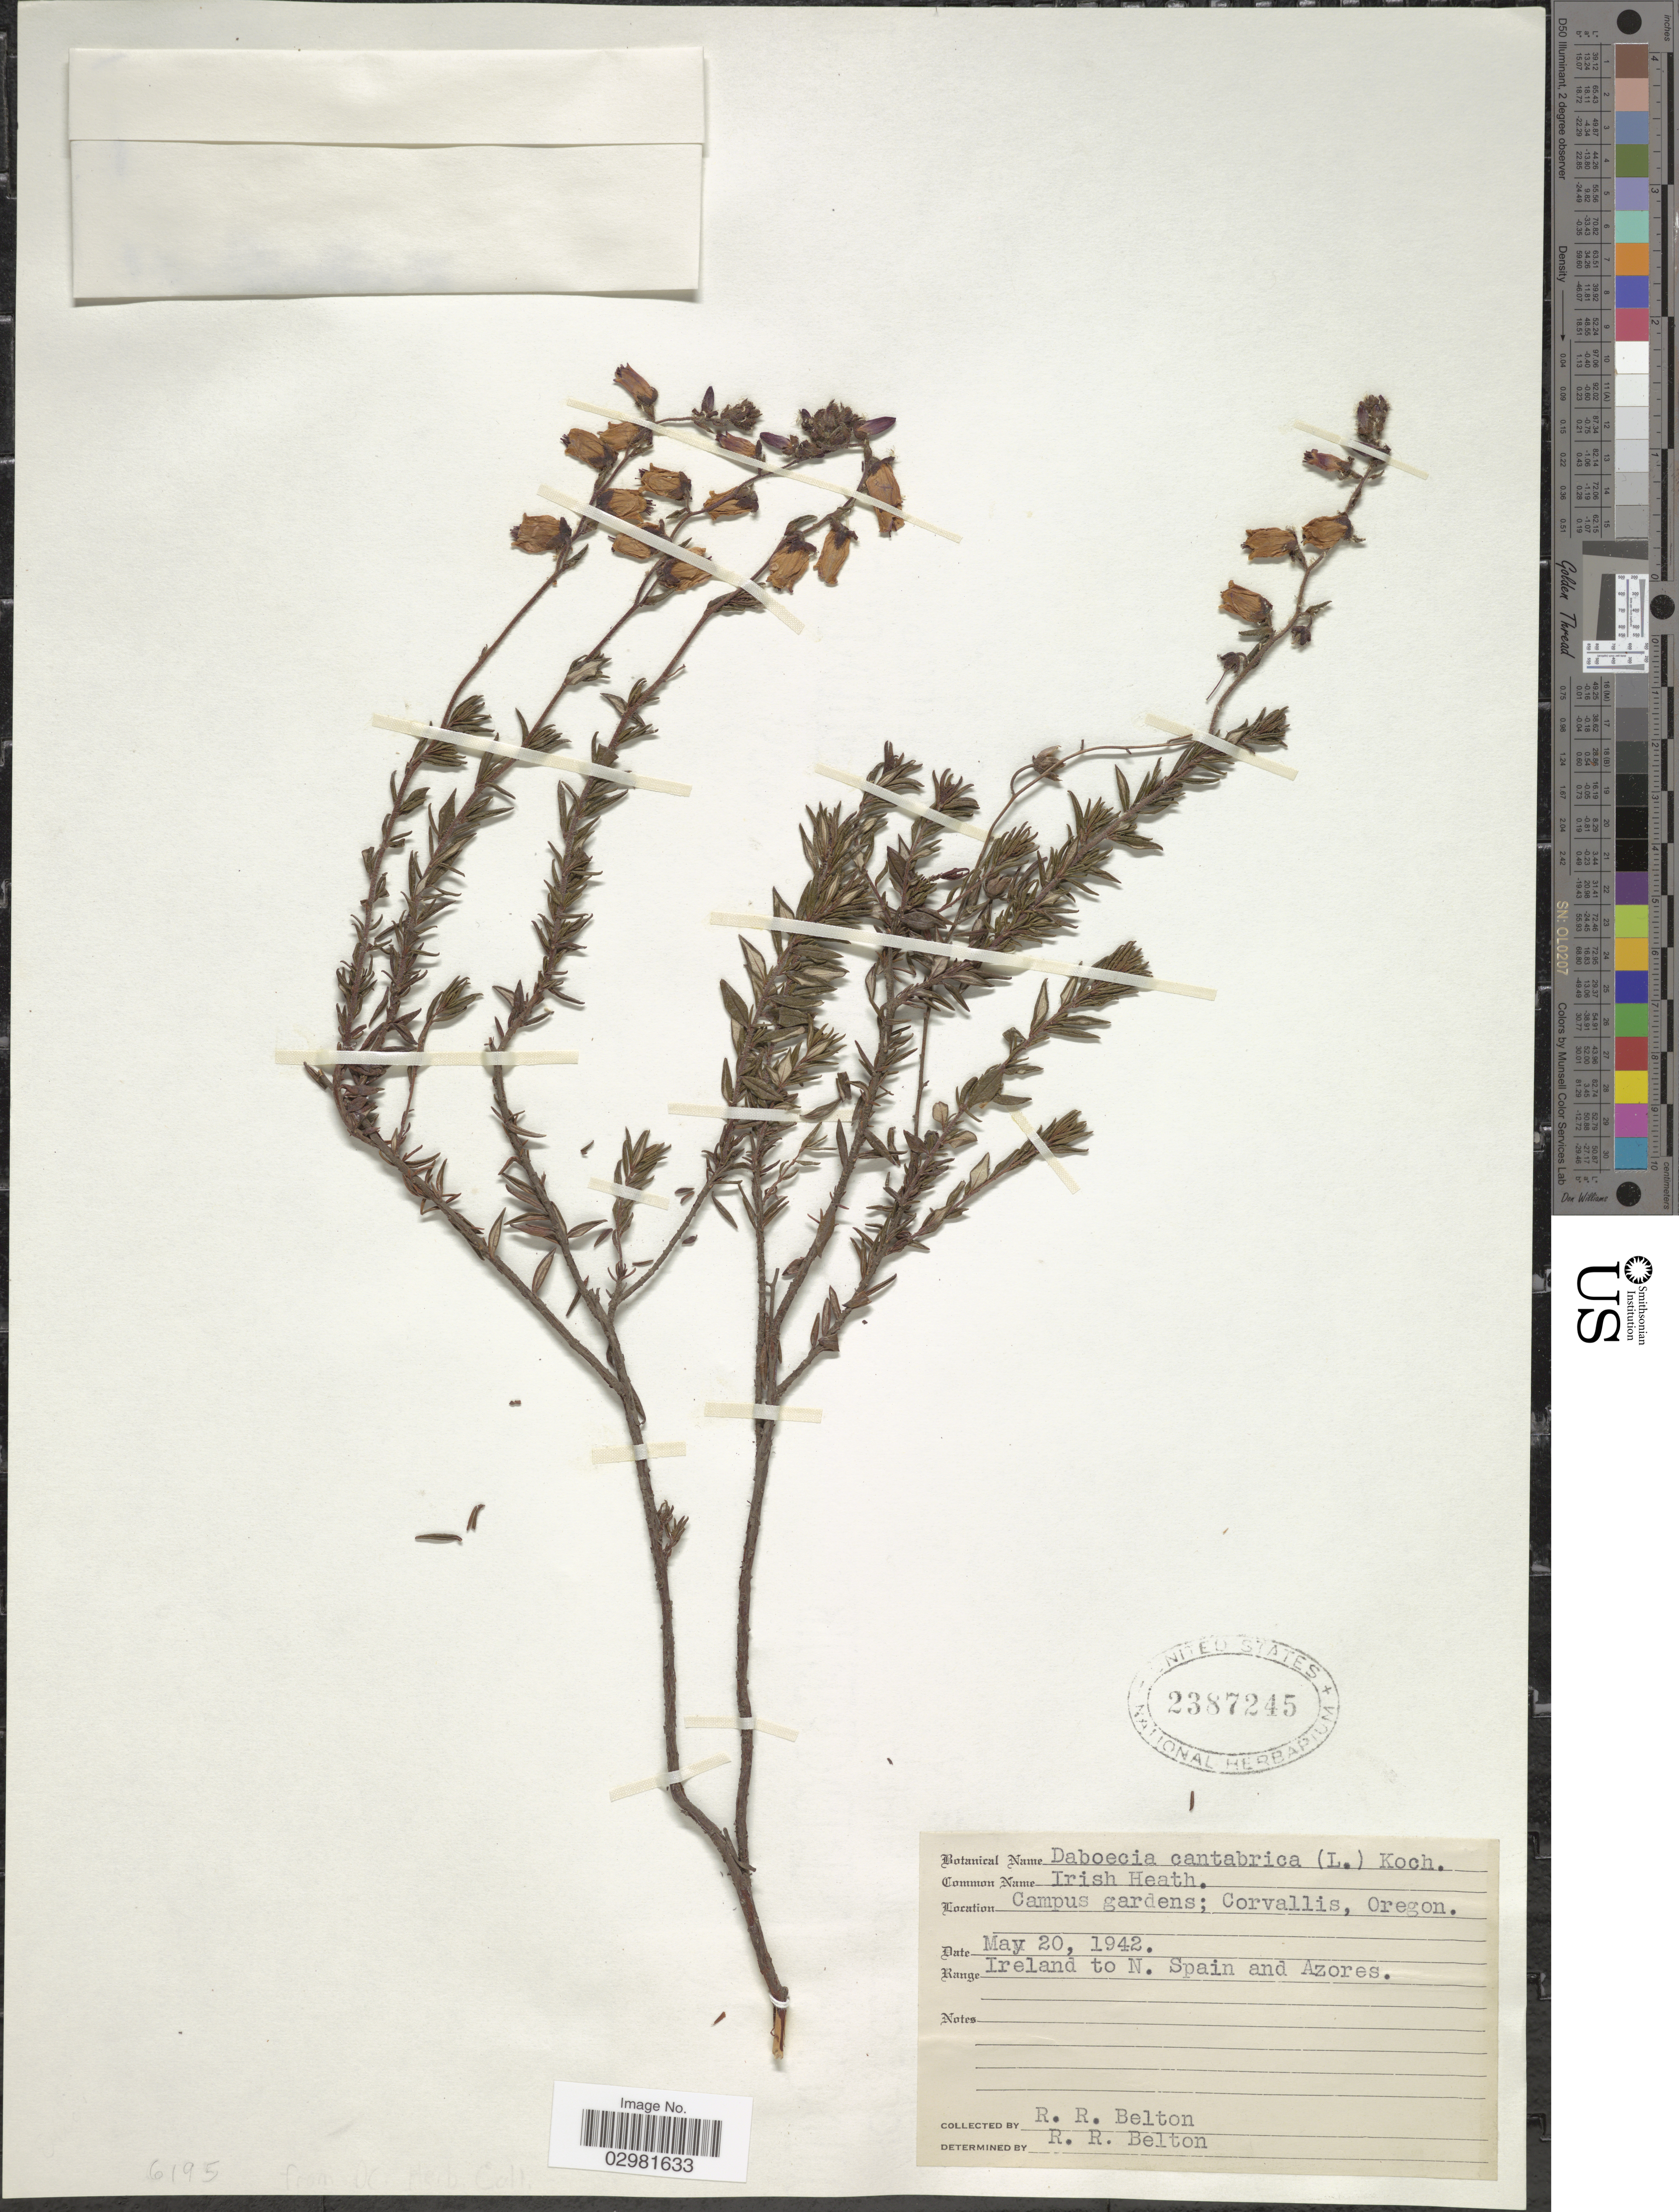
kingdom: Plantae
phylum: Tracheophyta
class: Magnoliopsida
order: Ericales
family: Ericaceae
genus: Daboecia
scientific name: Daboecia cantabrica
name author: (Huds.) K. Koch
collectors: R. Belton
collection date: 1942-05-20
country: United States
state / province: Oregon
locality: Campus gardens; Corvallis.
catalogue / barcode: US 2387245